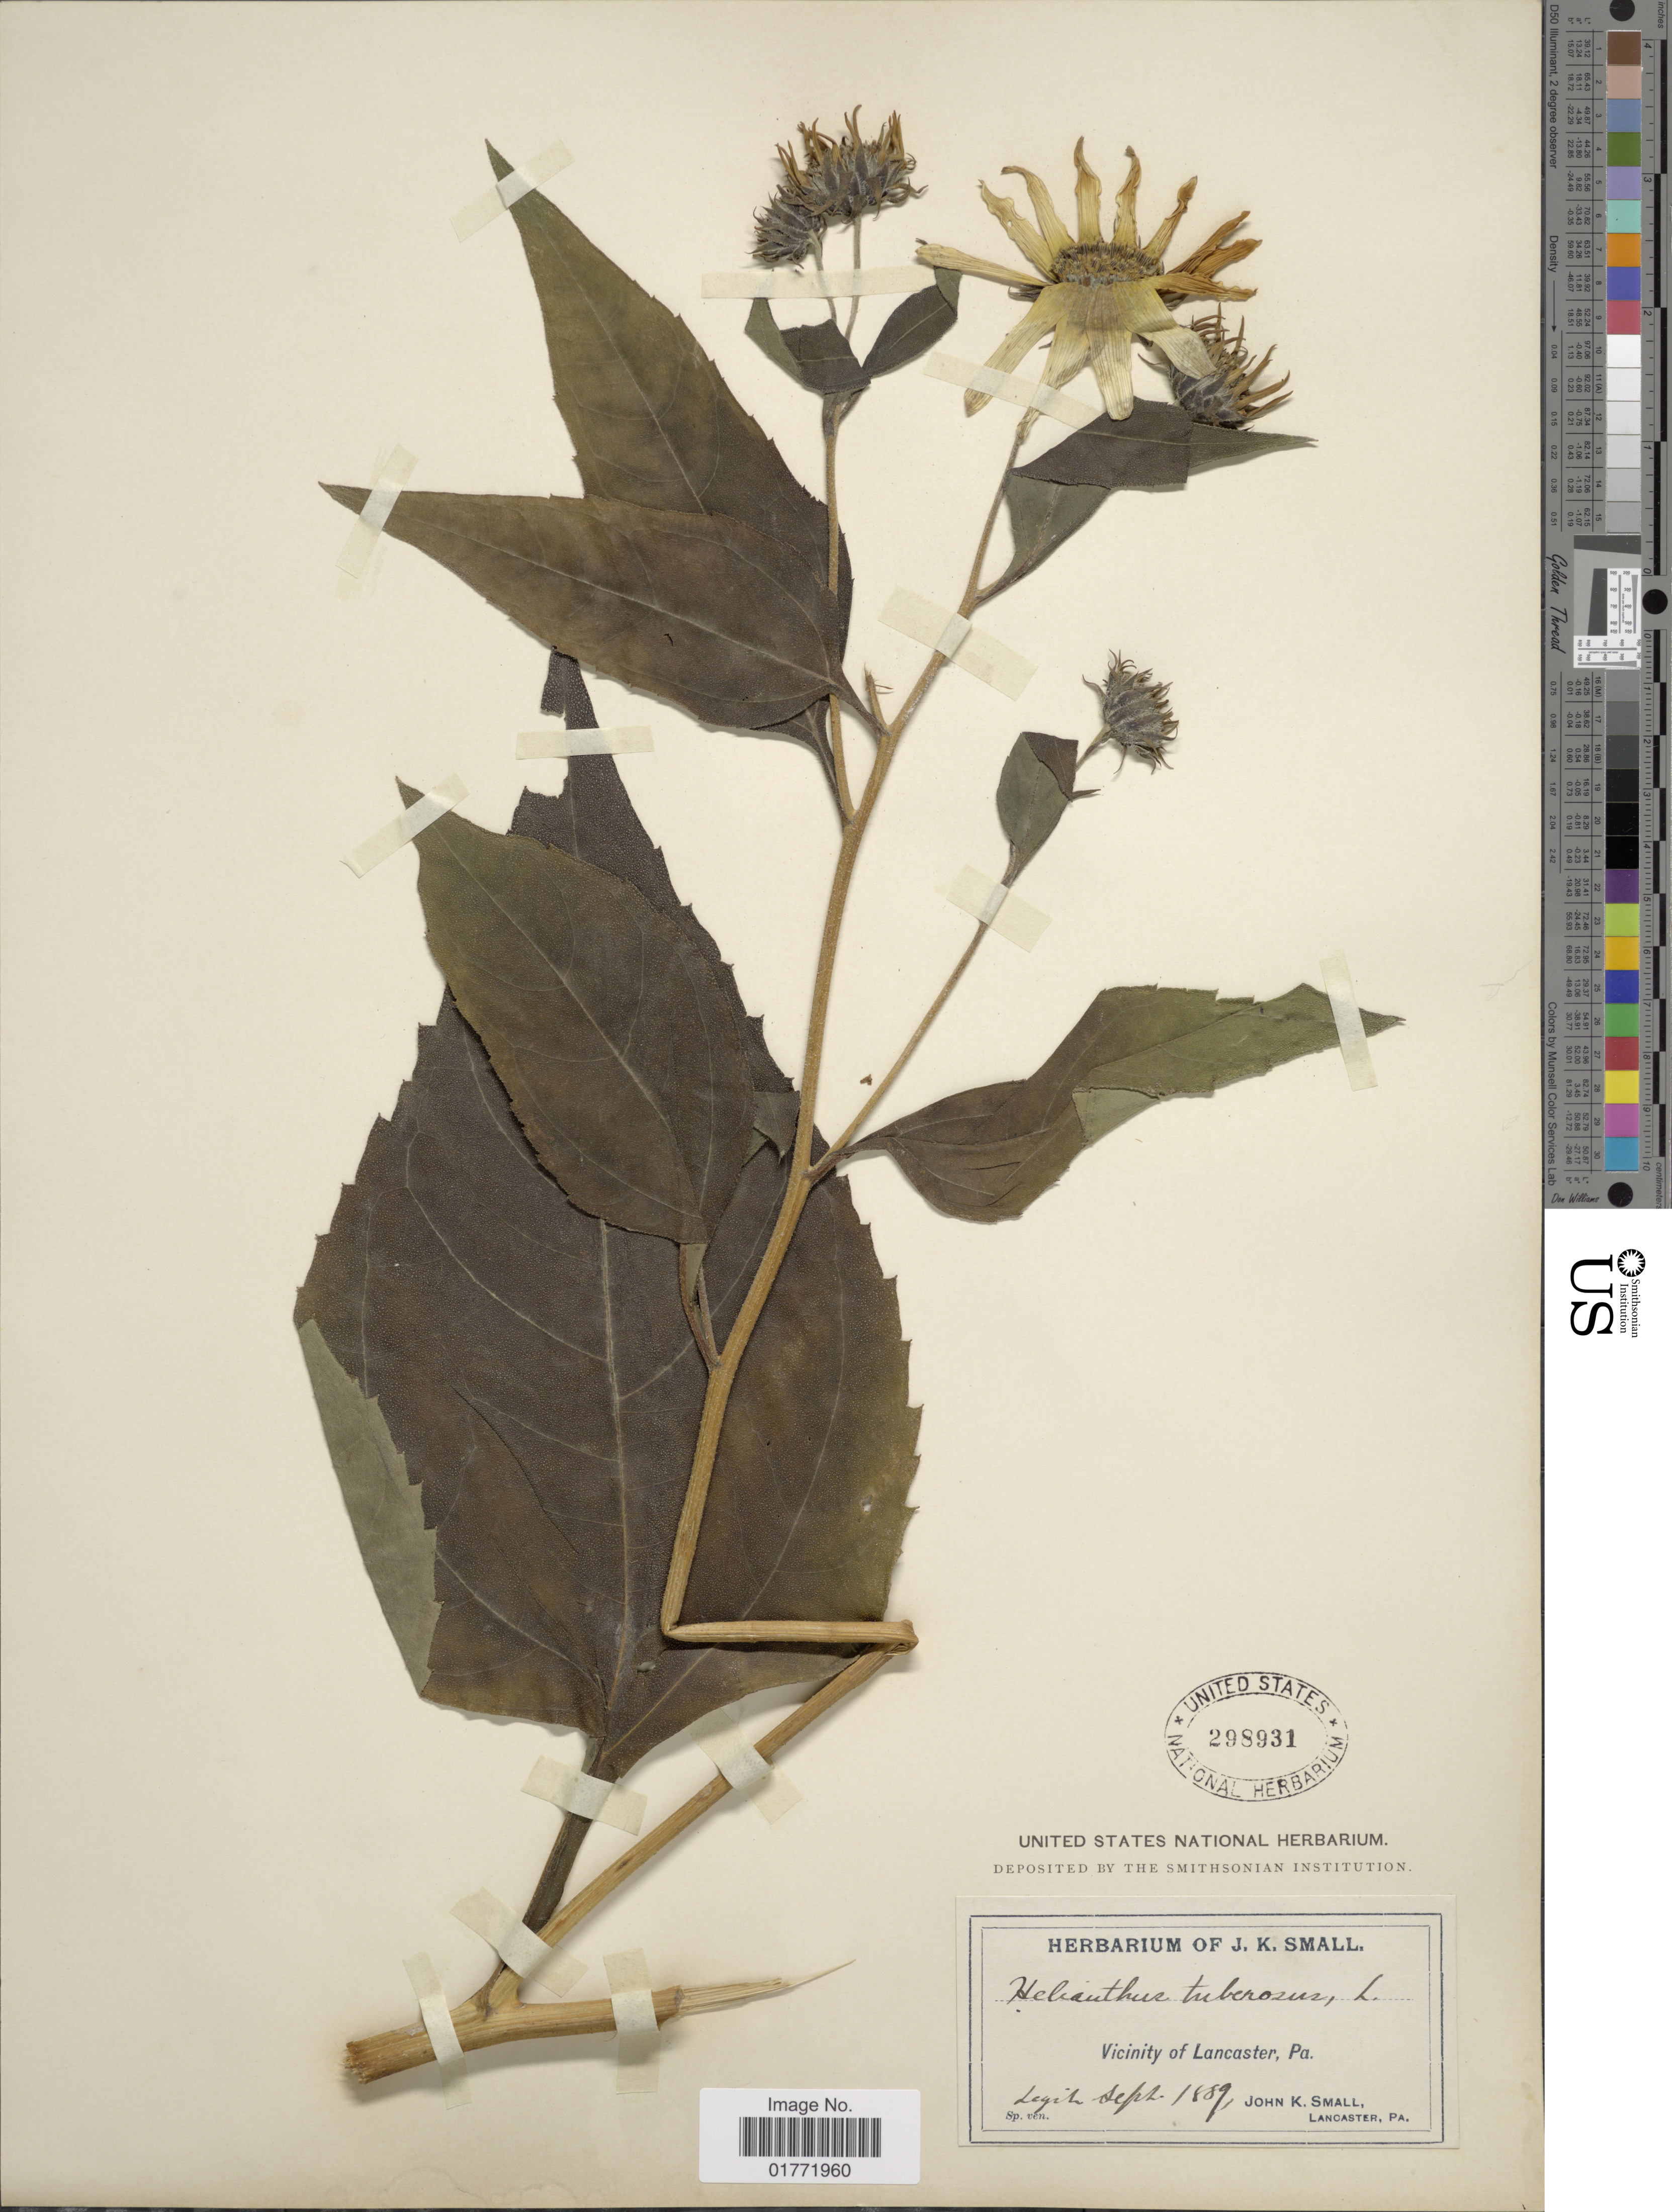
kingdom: Plantae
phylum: Tracheophyta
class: Magnoliopsida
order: Asterales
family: Asteraceae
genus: Helianthus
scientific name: Helianthus tuberosus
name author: L.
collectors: J. K. Small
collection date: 1889-09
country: United States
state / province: Pennsylvania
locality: Vicinity of Lancaster, Pa.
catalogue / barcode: US 298931